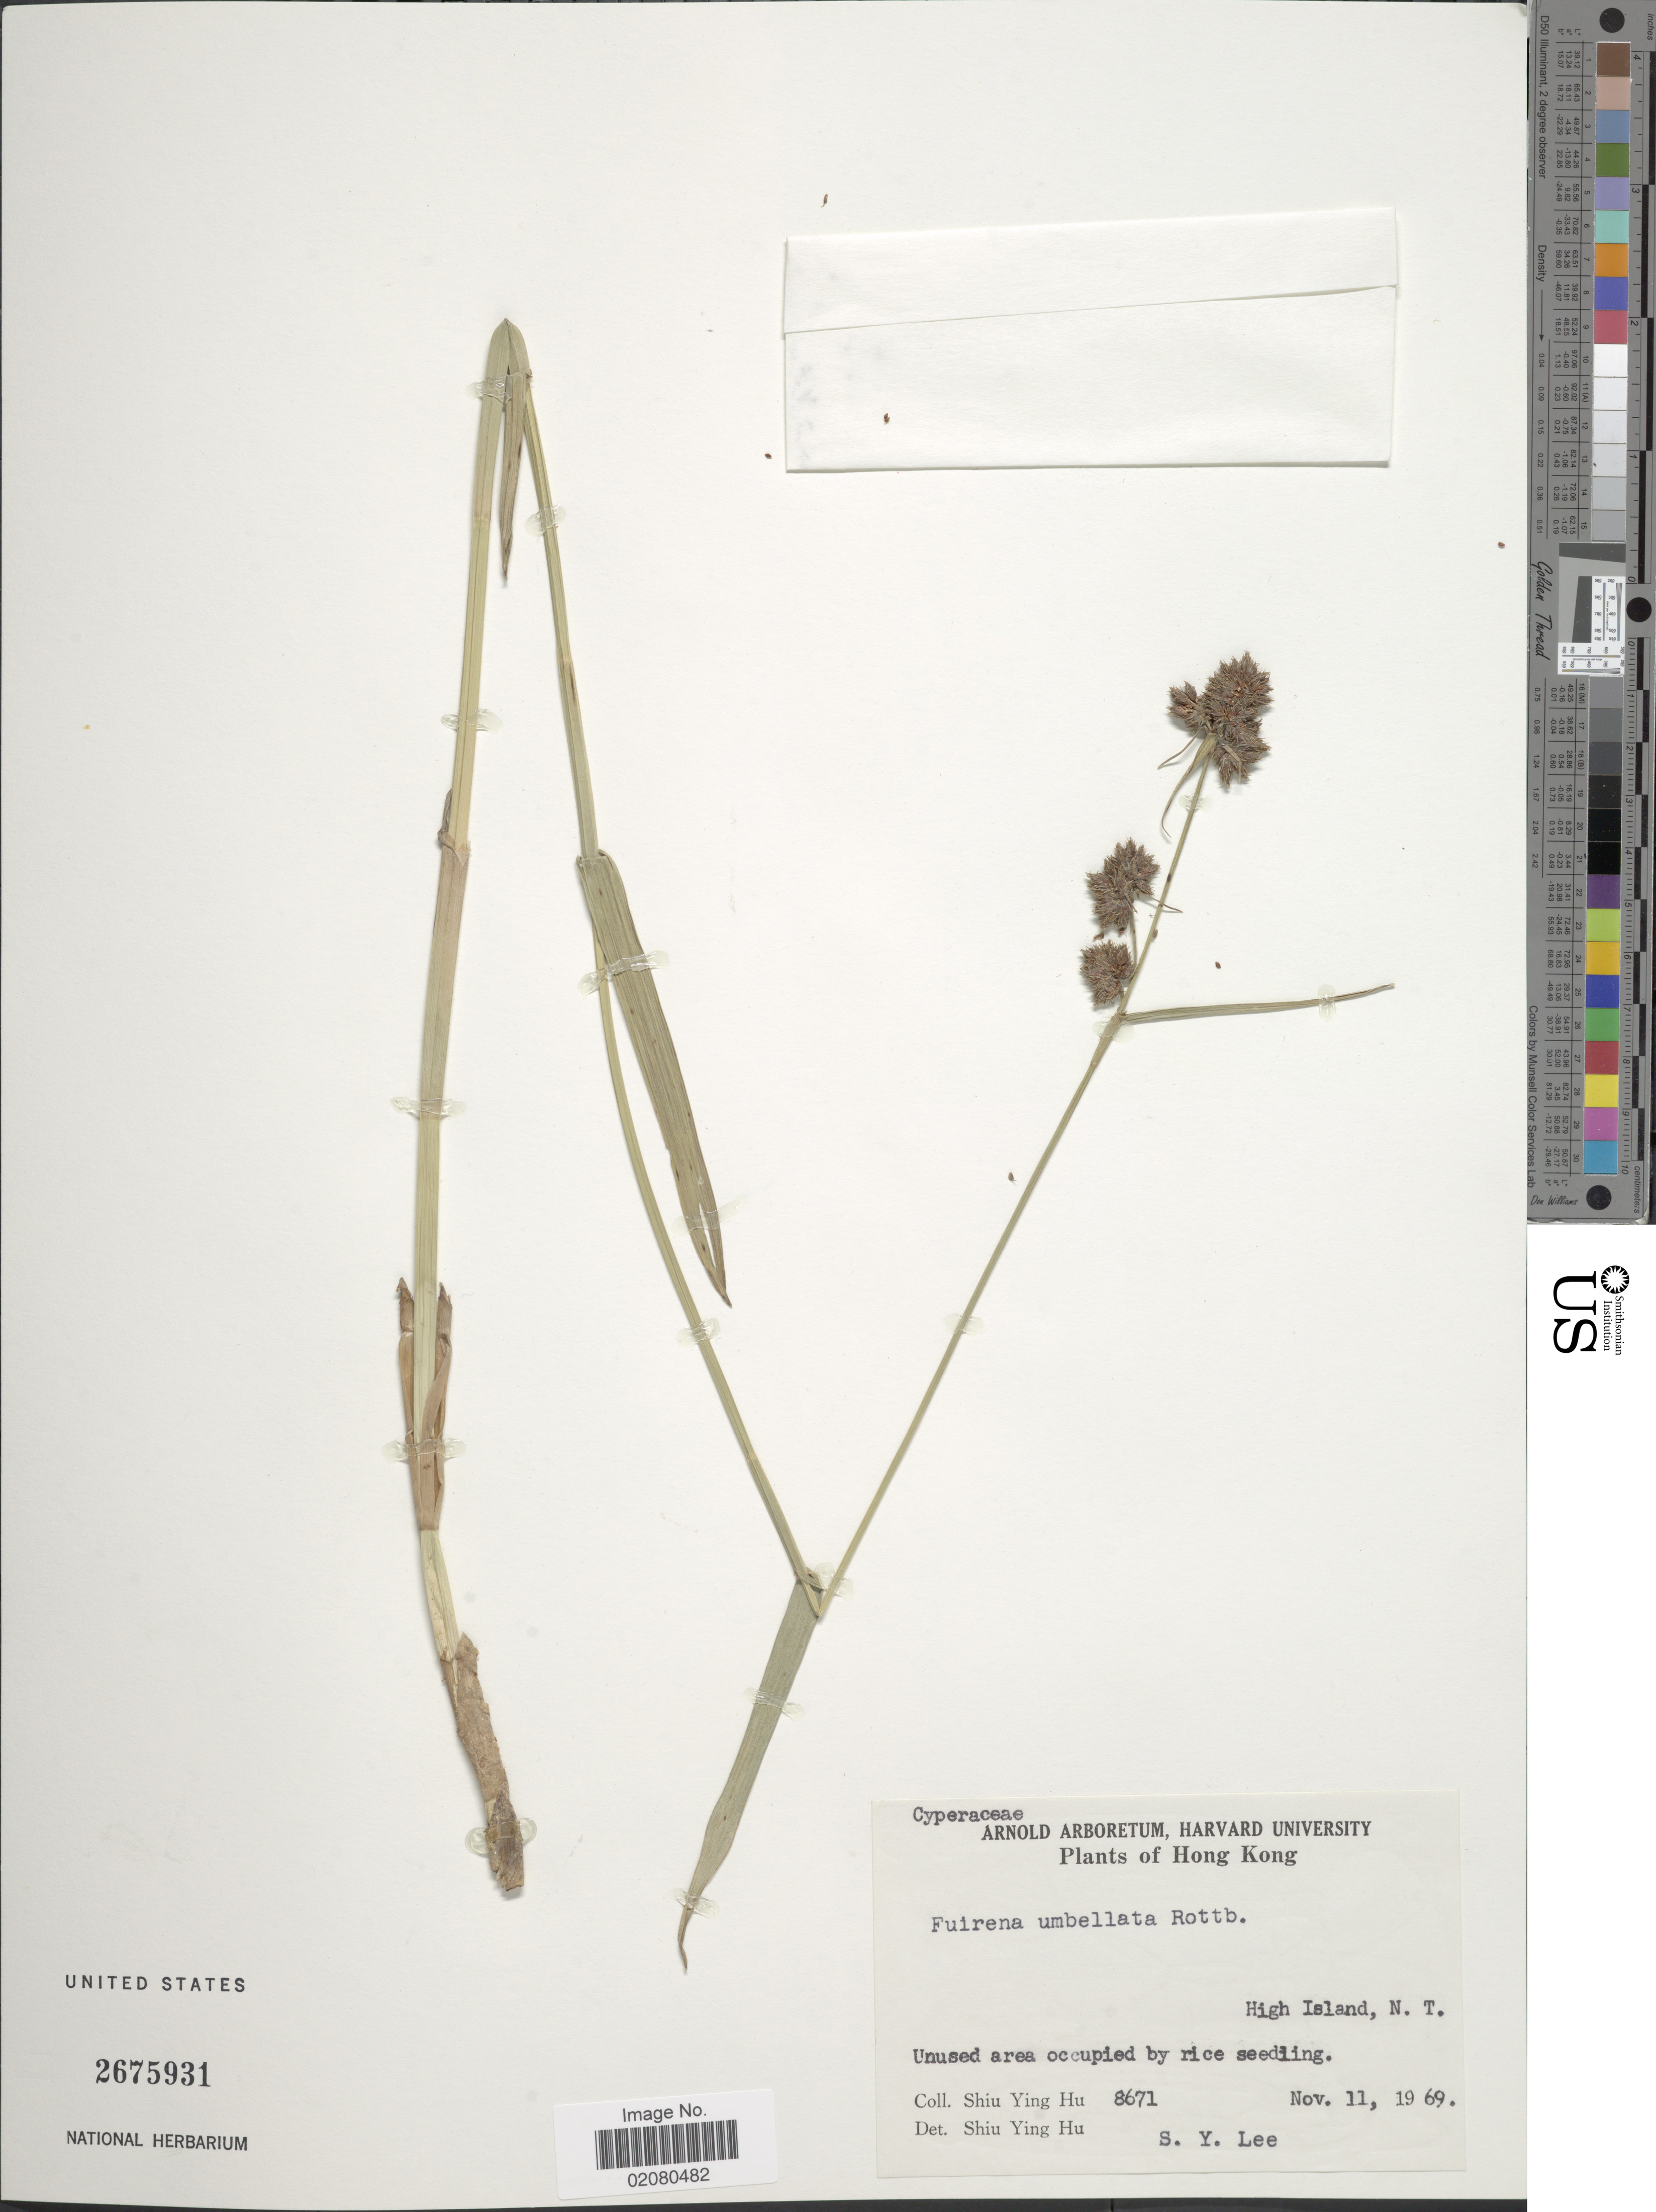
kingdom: Plantae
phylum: Tracheophyta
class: Liliopsida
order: Poales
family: Cyperaceae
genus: Fuirena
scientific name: Fuirena umbellata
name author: Rottb.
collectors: S. Y. Hu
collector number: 8671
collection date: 1969-11-11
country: China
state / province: Hong Kong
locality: High Island, N.T.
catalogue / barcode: US 2675931